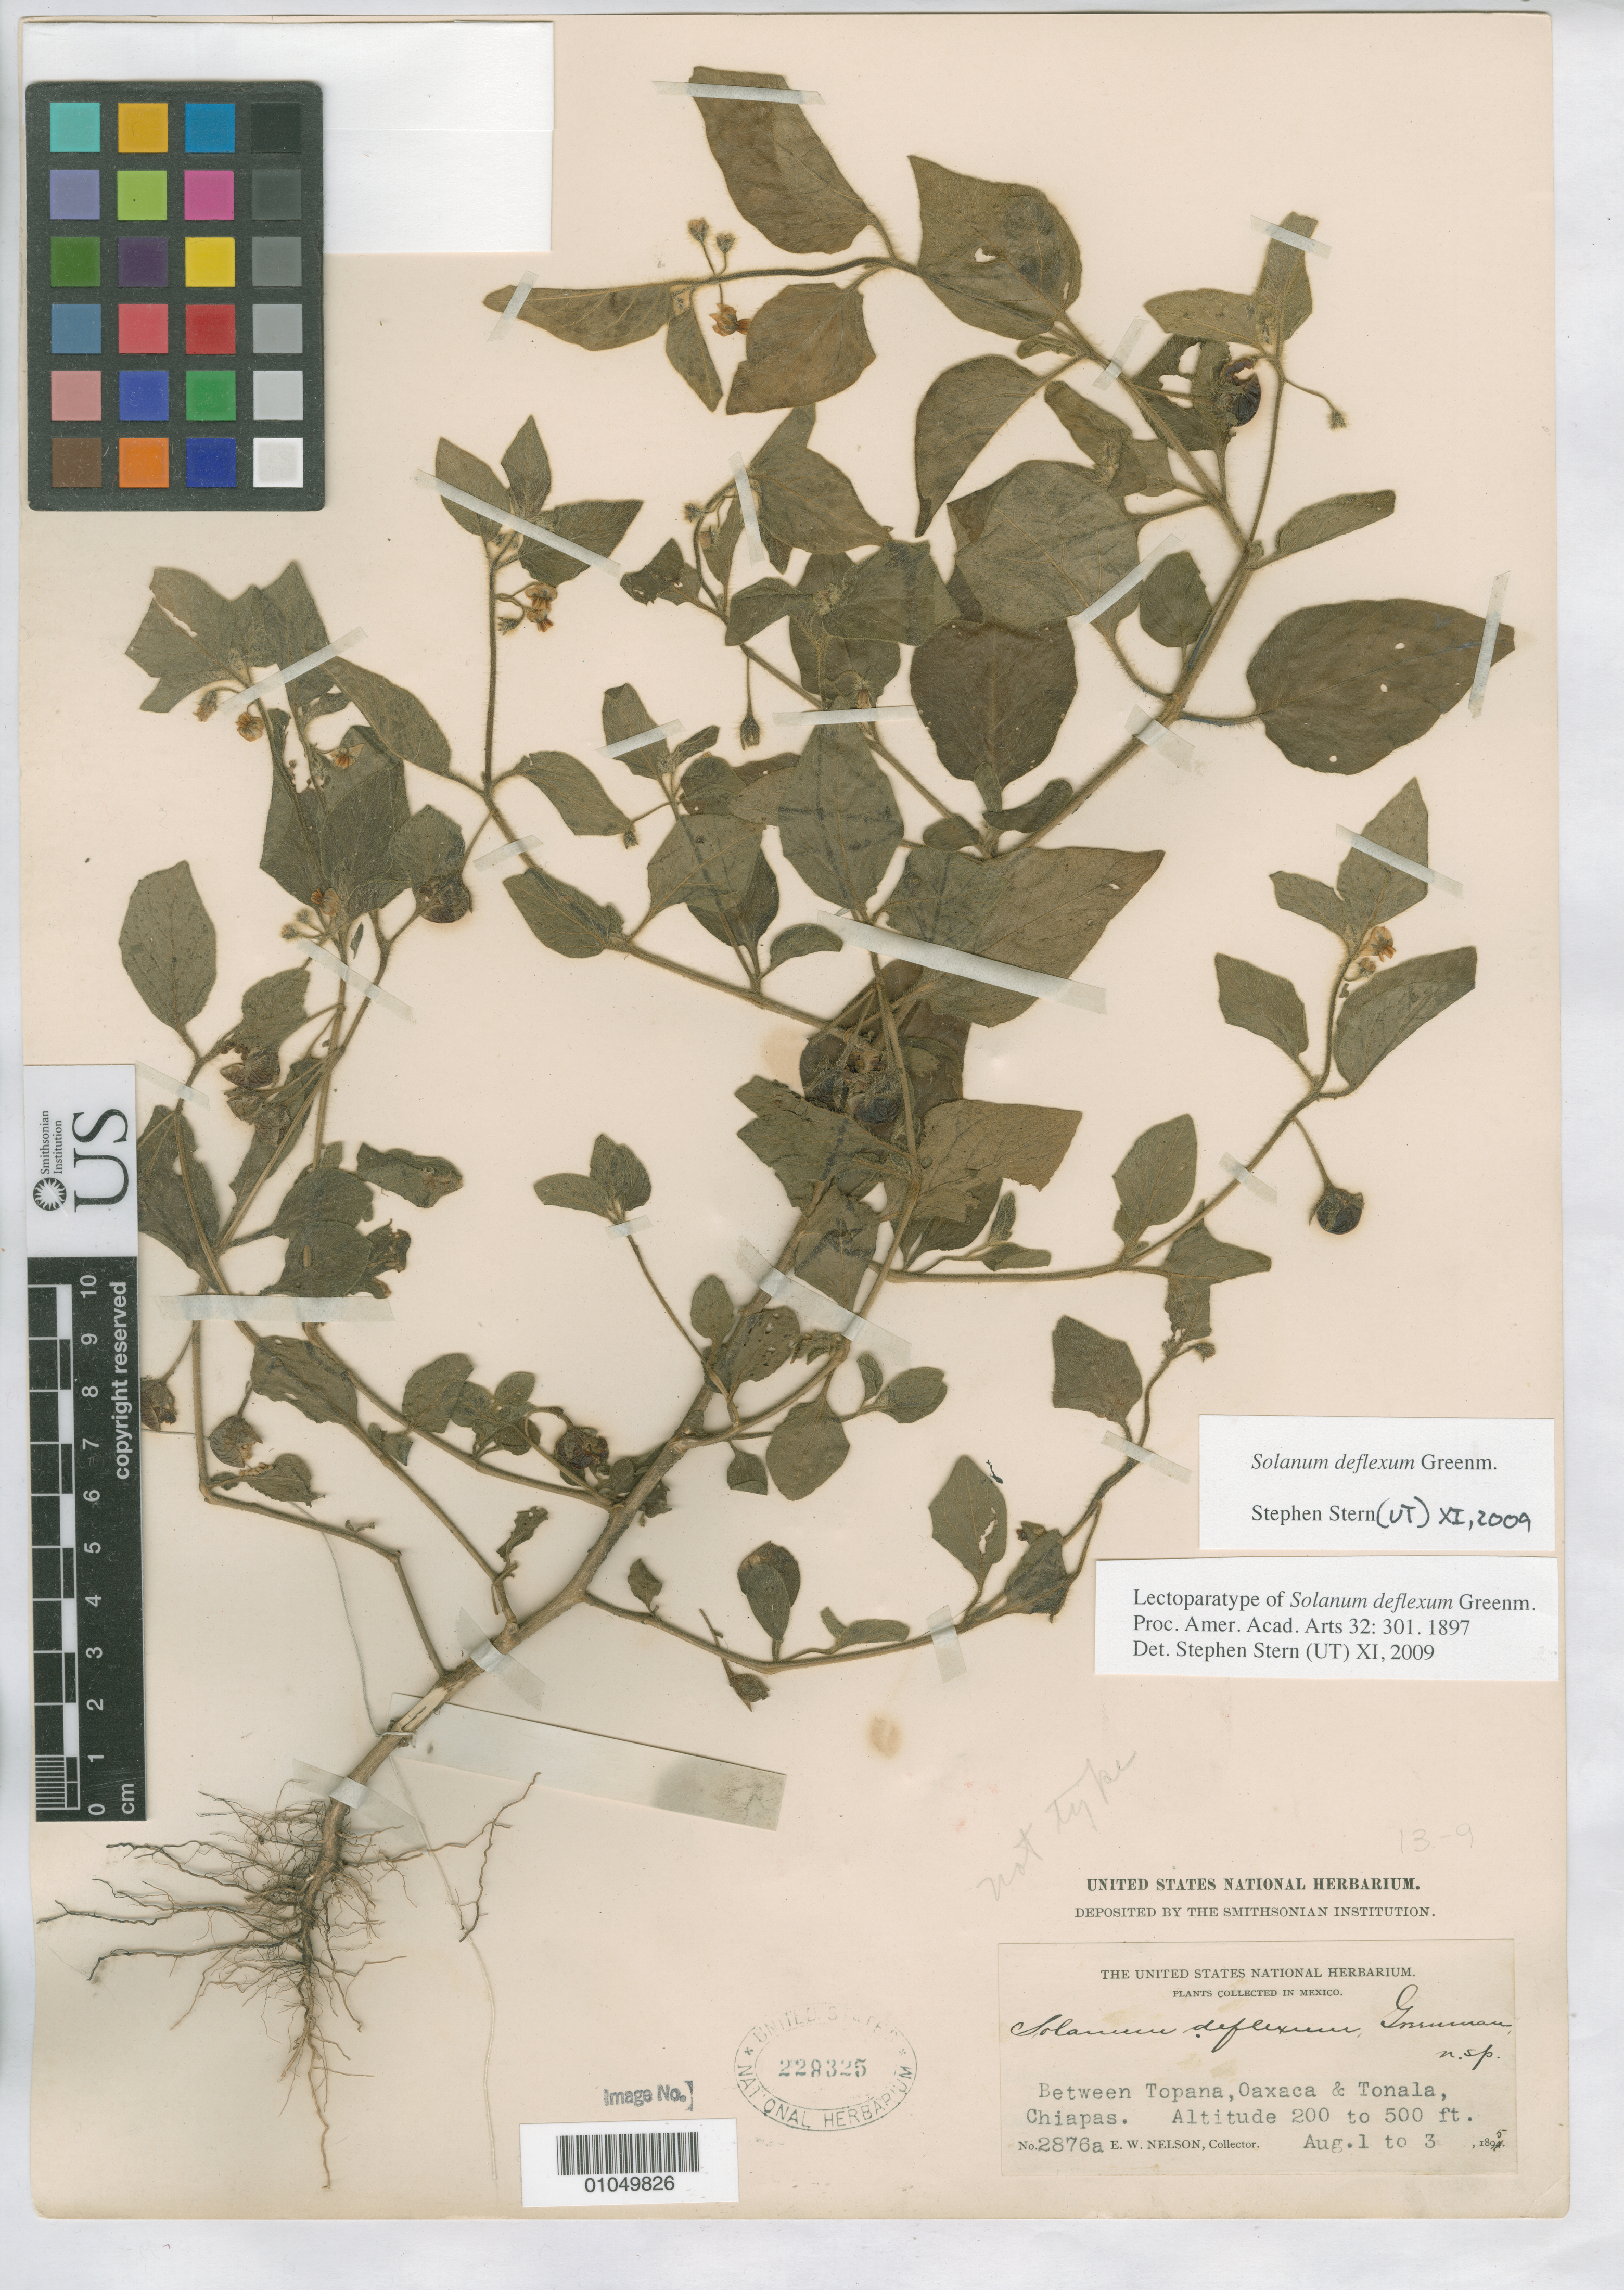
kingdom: Plantae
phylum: Tracheophyta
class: Magnoliopsida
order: Solanales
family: Solanaceae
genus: Solanum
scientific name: Solanum deflexum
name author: Greenm.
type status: Isosyntype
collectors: E. W. Nelson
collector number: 2876a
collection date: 1895-08-01/1895-08-03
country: Mexico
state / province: Chiapas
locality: Between Topana, Oaxaca, and Tonala, Chiapas.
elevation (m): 61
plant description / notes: Annotated by S. Stern (2009) as "lectoparatype"; lectotypification apparently ined.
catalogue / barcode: US 229325